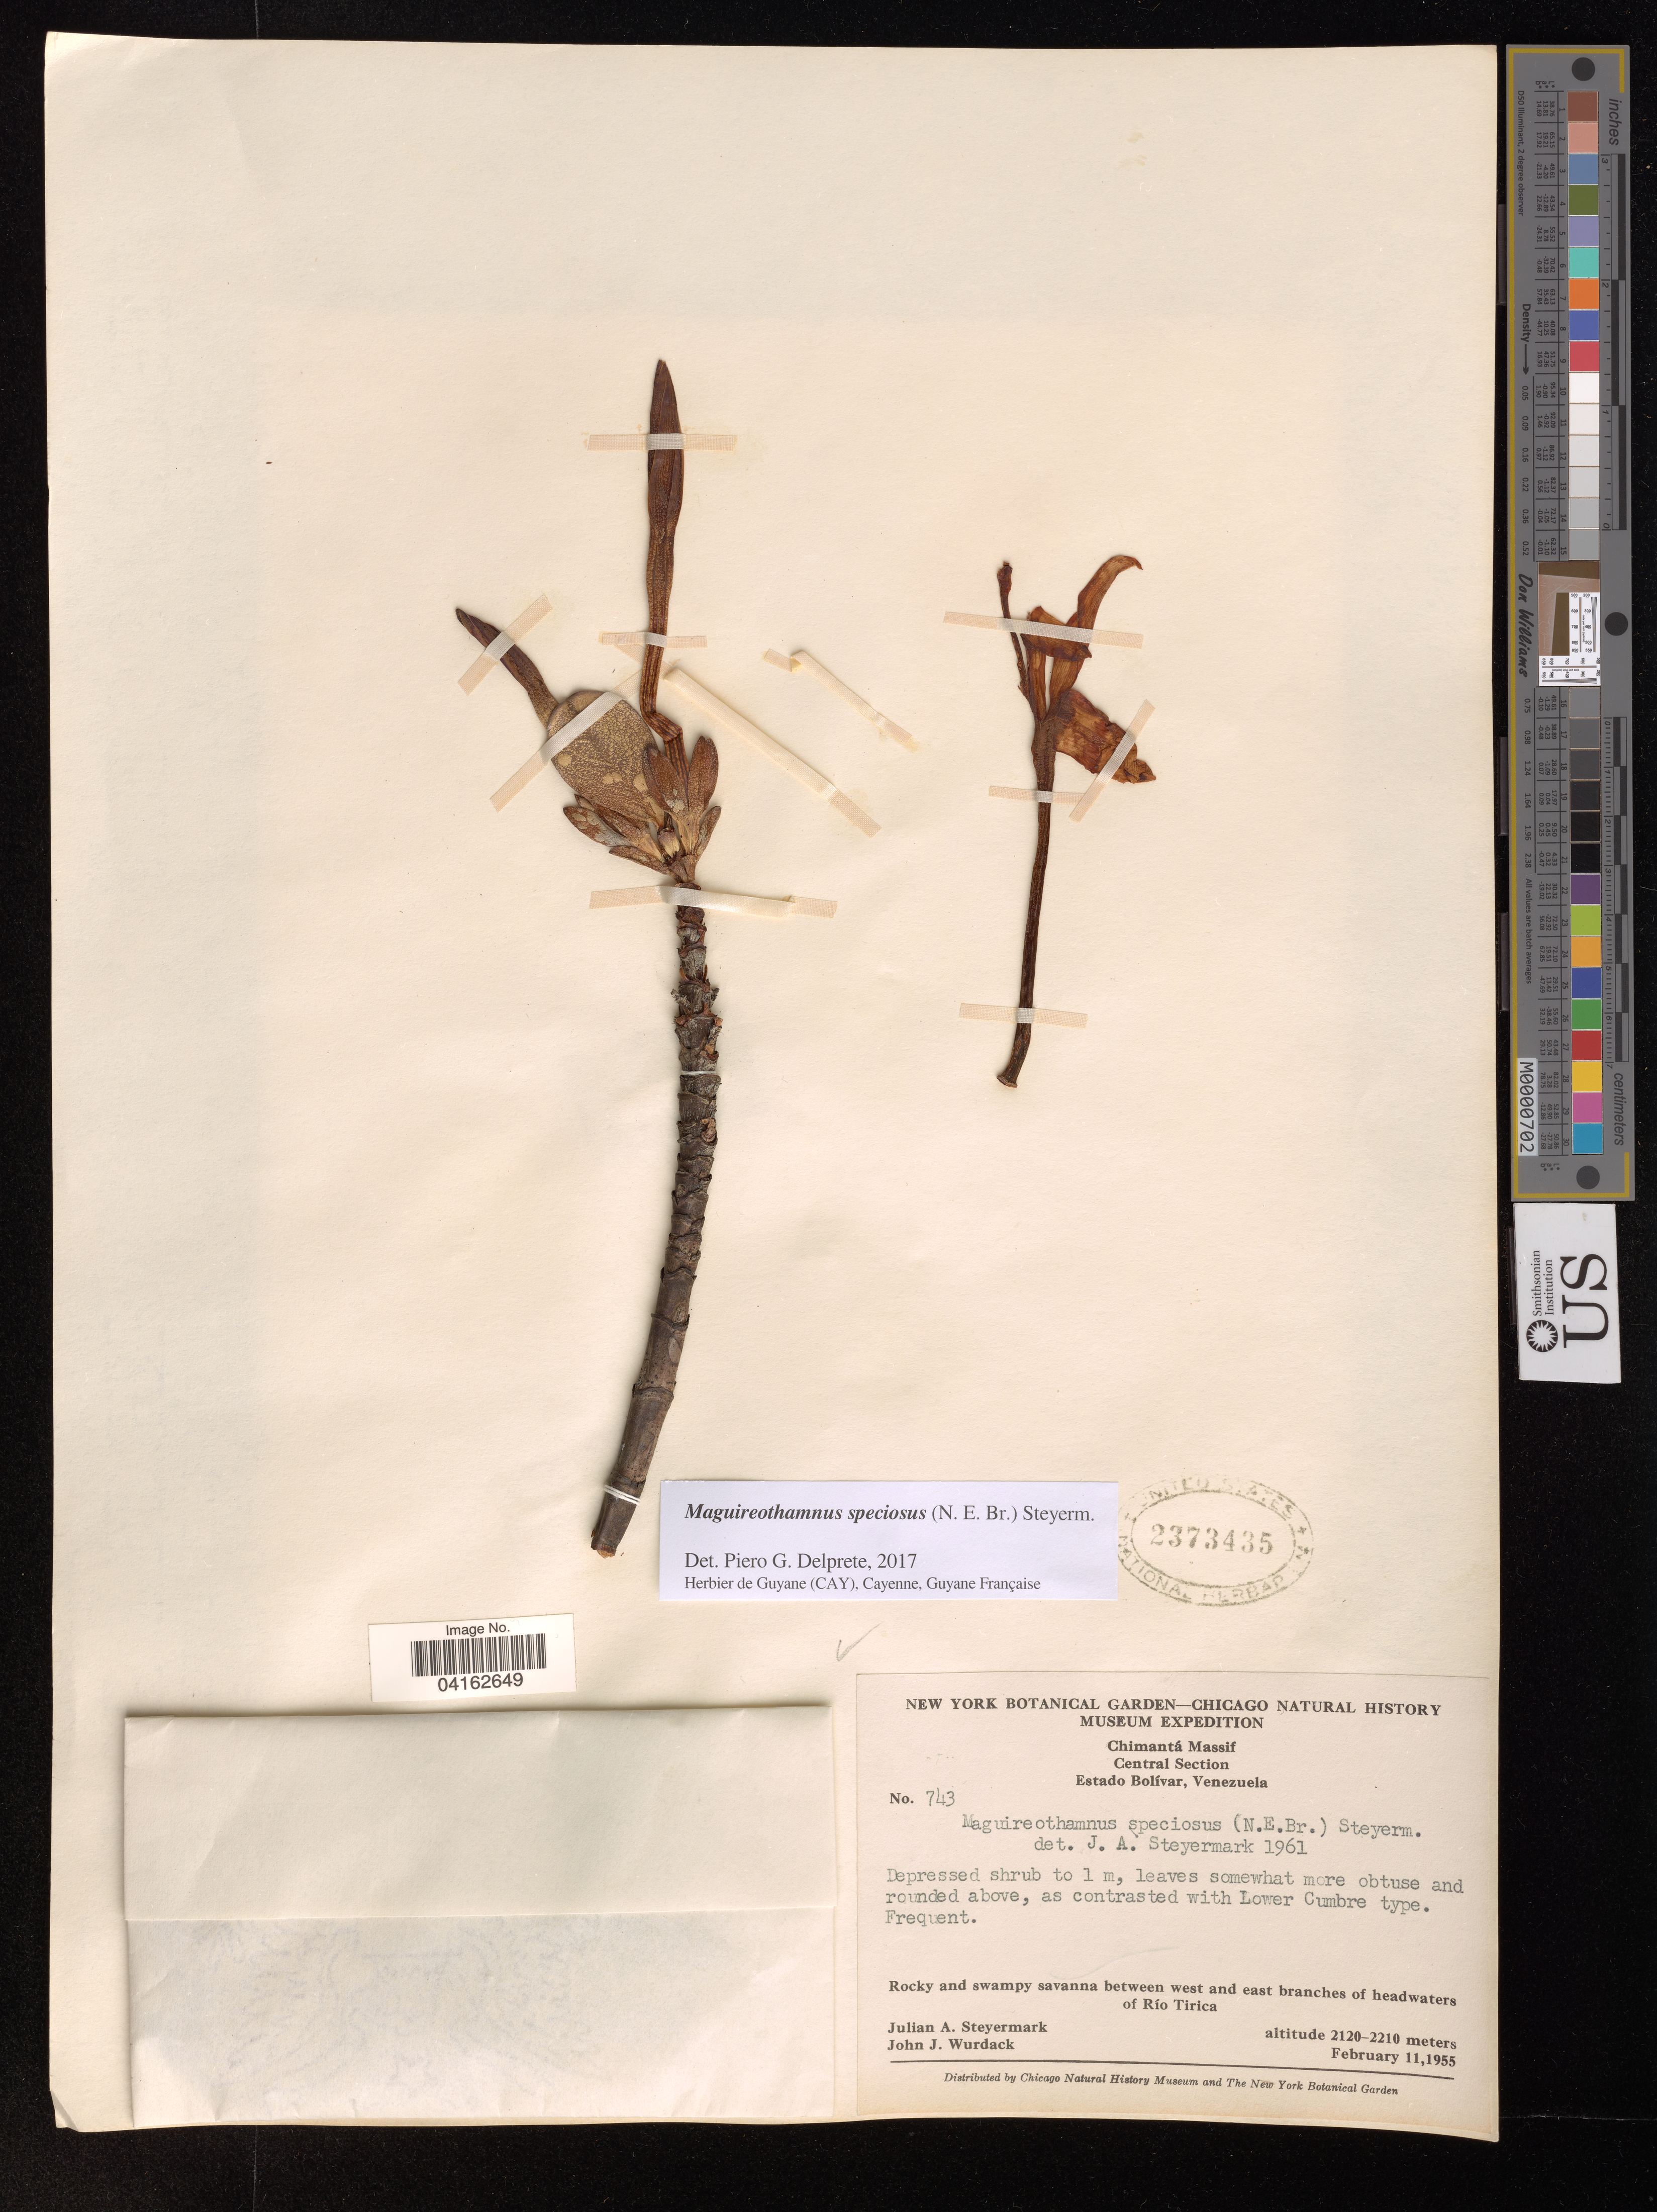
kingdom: Plantae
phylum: Tracheophyta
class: Magnoliopsida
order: Gentianales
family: Rubiaceae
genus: Maguireothamnus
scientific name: Maguireothamnus speciosus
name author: (N.E. Br.) Steyerm.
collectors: J. Steyermark & J. J. Wurdack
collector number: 743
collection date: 1955-02-11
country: Venezuela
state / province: Bolivar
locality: Chimantá Massif. Central Section. Rocky and swampy savanna between west and east branches of headwaters of Río Tirica.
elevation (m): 2120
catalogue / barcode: US 2373435